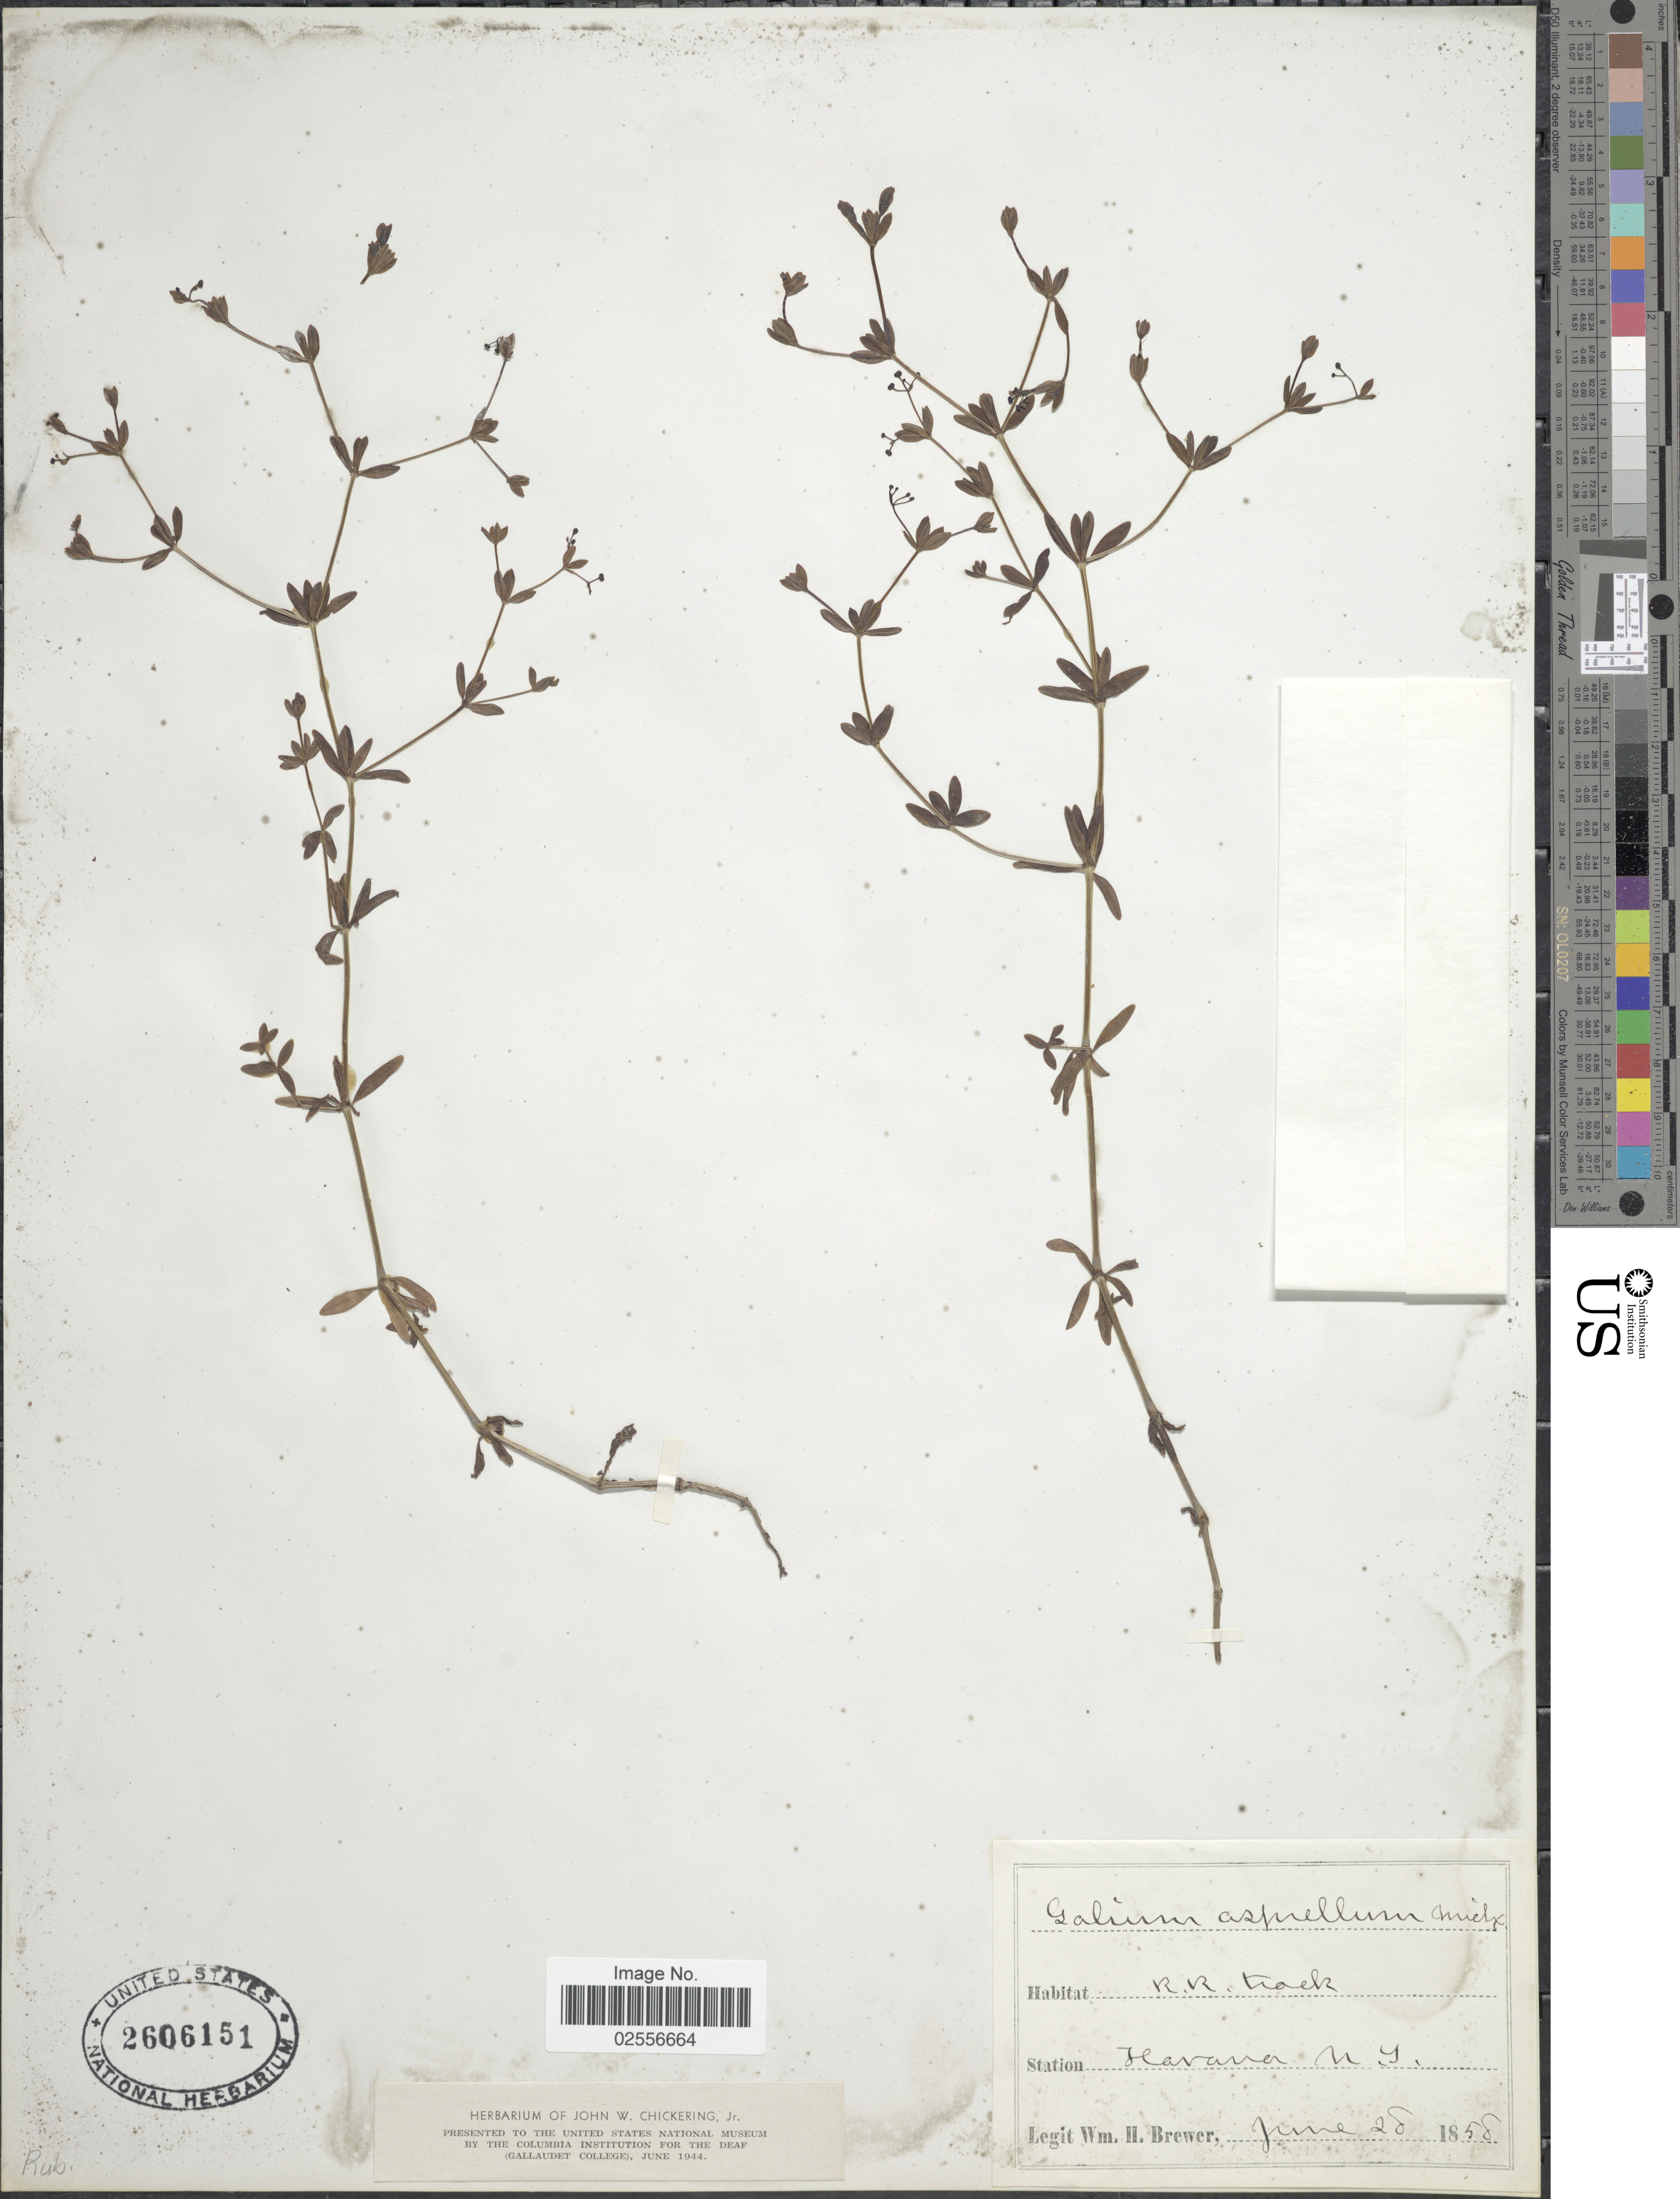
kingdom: Plantae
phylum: Tracheophyta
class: Magnoliopsida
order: Gentianales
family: Rubiaceae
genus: Galium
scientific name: Galium asprellum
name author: Michx.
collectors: W. H. Brewer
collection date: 1858-06-28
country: United States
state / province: New York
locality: Havana N.Y.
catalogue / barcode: US 2606151